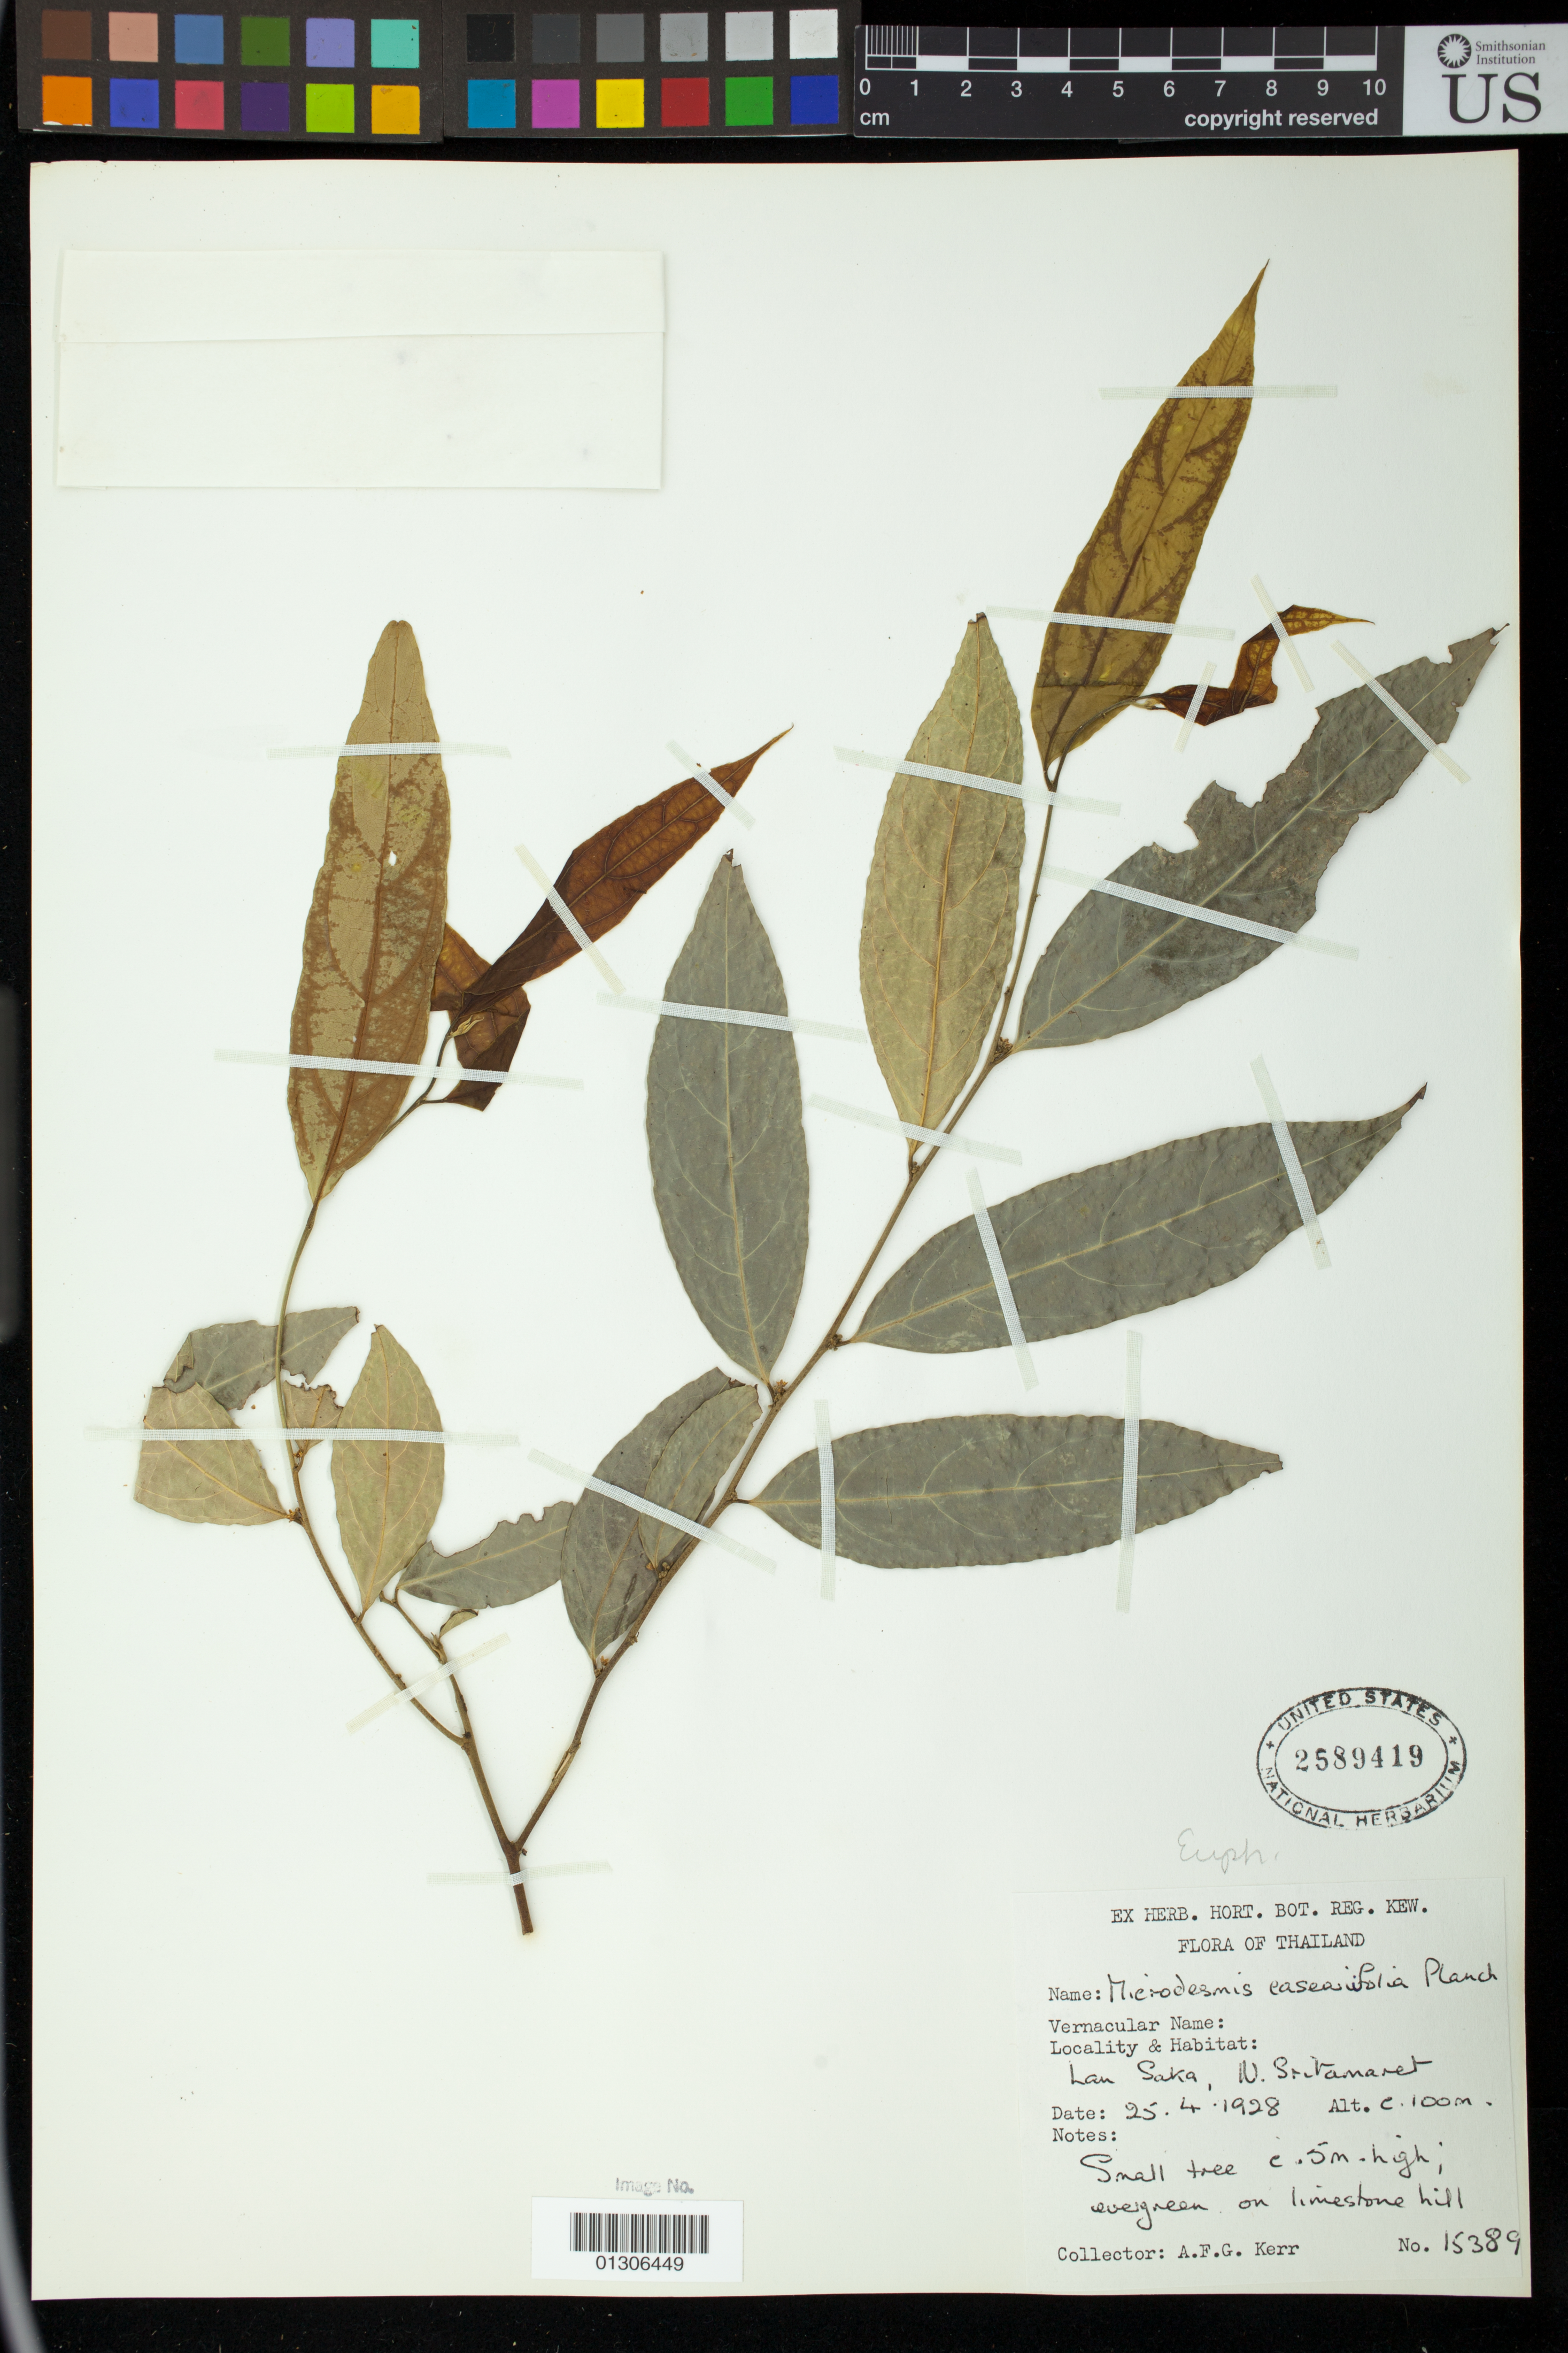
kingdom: Plantae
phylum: Tracheophyta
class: Magnoliopsida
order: Malpighiales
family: Pandaceae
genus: Microdesmis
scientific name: Microdesmis casearifolia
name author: Planch. & Hook.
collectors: A. F. G. Kerr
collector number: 15389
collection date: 1928-04-25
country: Thailand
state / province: Nakhon Si Thammarat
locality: Lan Saka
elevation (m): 100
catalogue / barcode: US 2589419